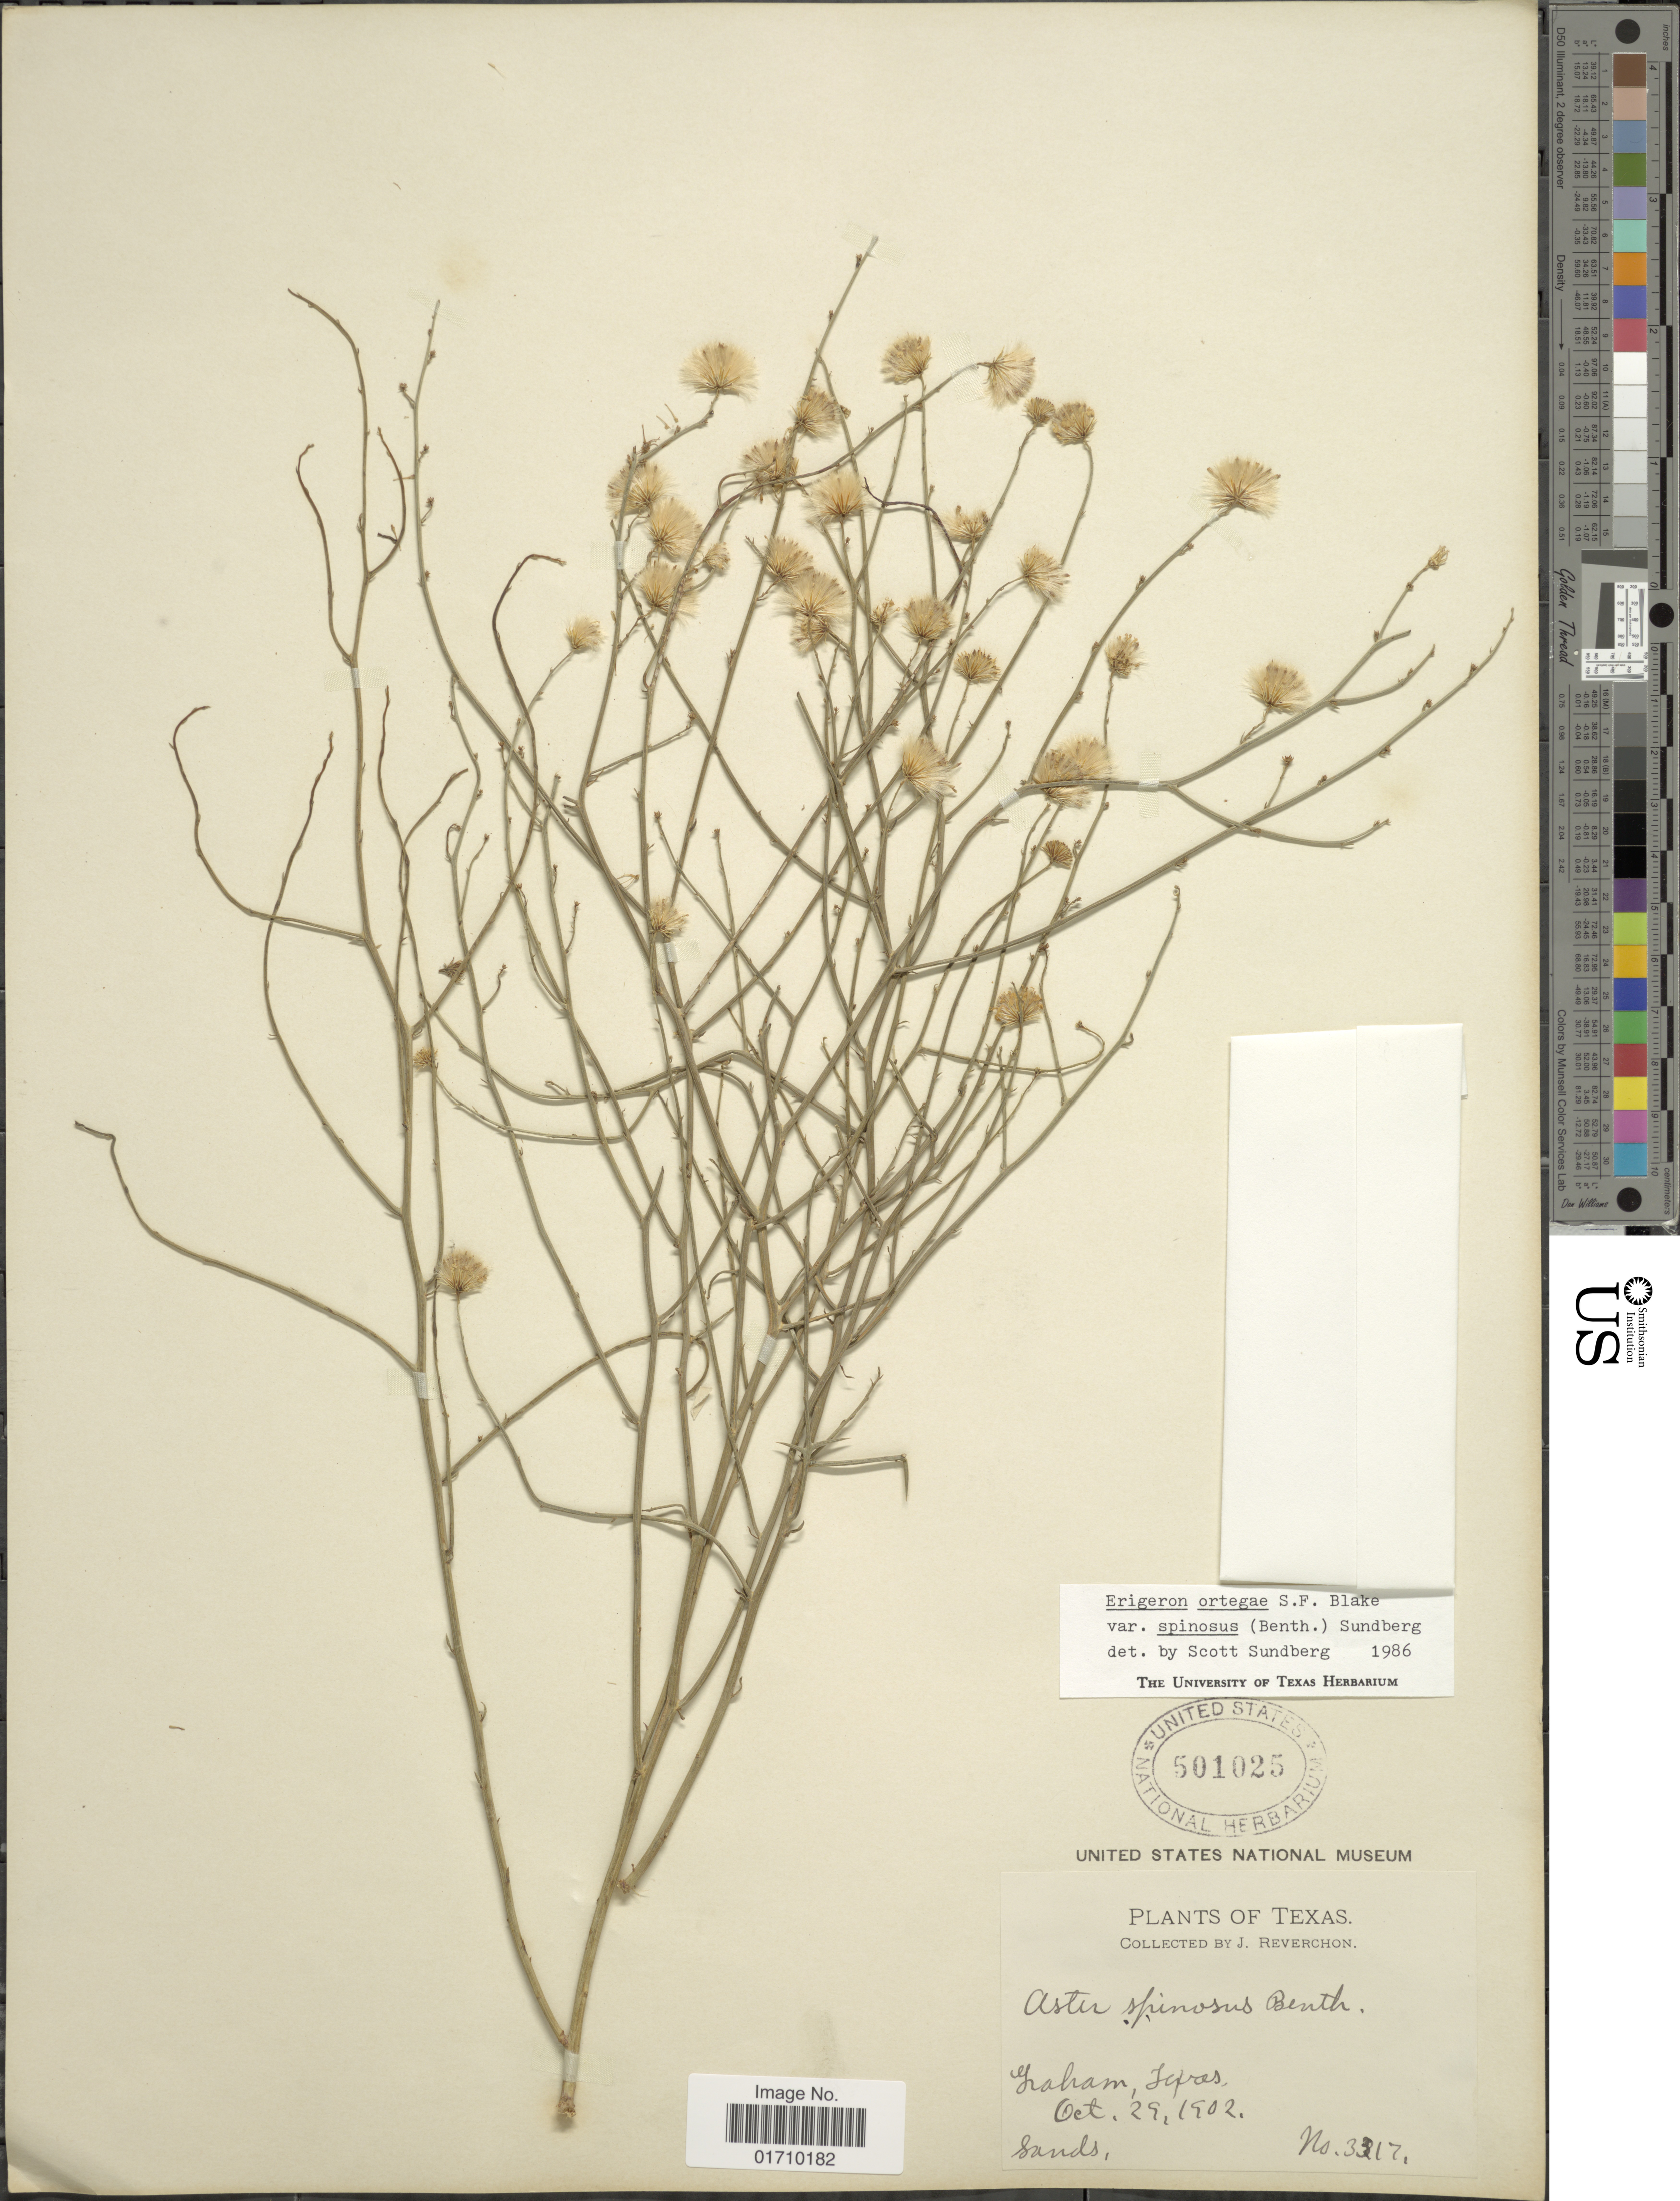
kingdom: Plantae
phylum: Tracheophyta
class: Magnoliopsida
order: Asterales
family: Asteraceae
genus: Chloracantha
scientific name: Chloracantha spinosa var. spinosa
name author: (Benth.) G.L. Nesom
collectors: J. Reverchon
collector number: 3317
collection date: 1902-10-29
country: United States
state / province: Texas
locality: Graham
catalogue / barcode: US 501025